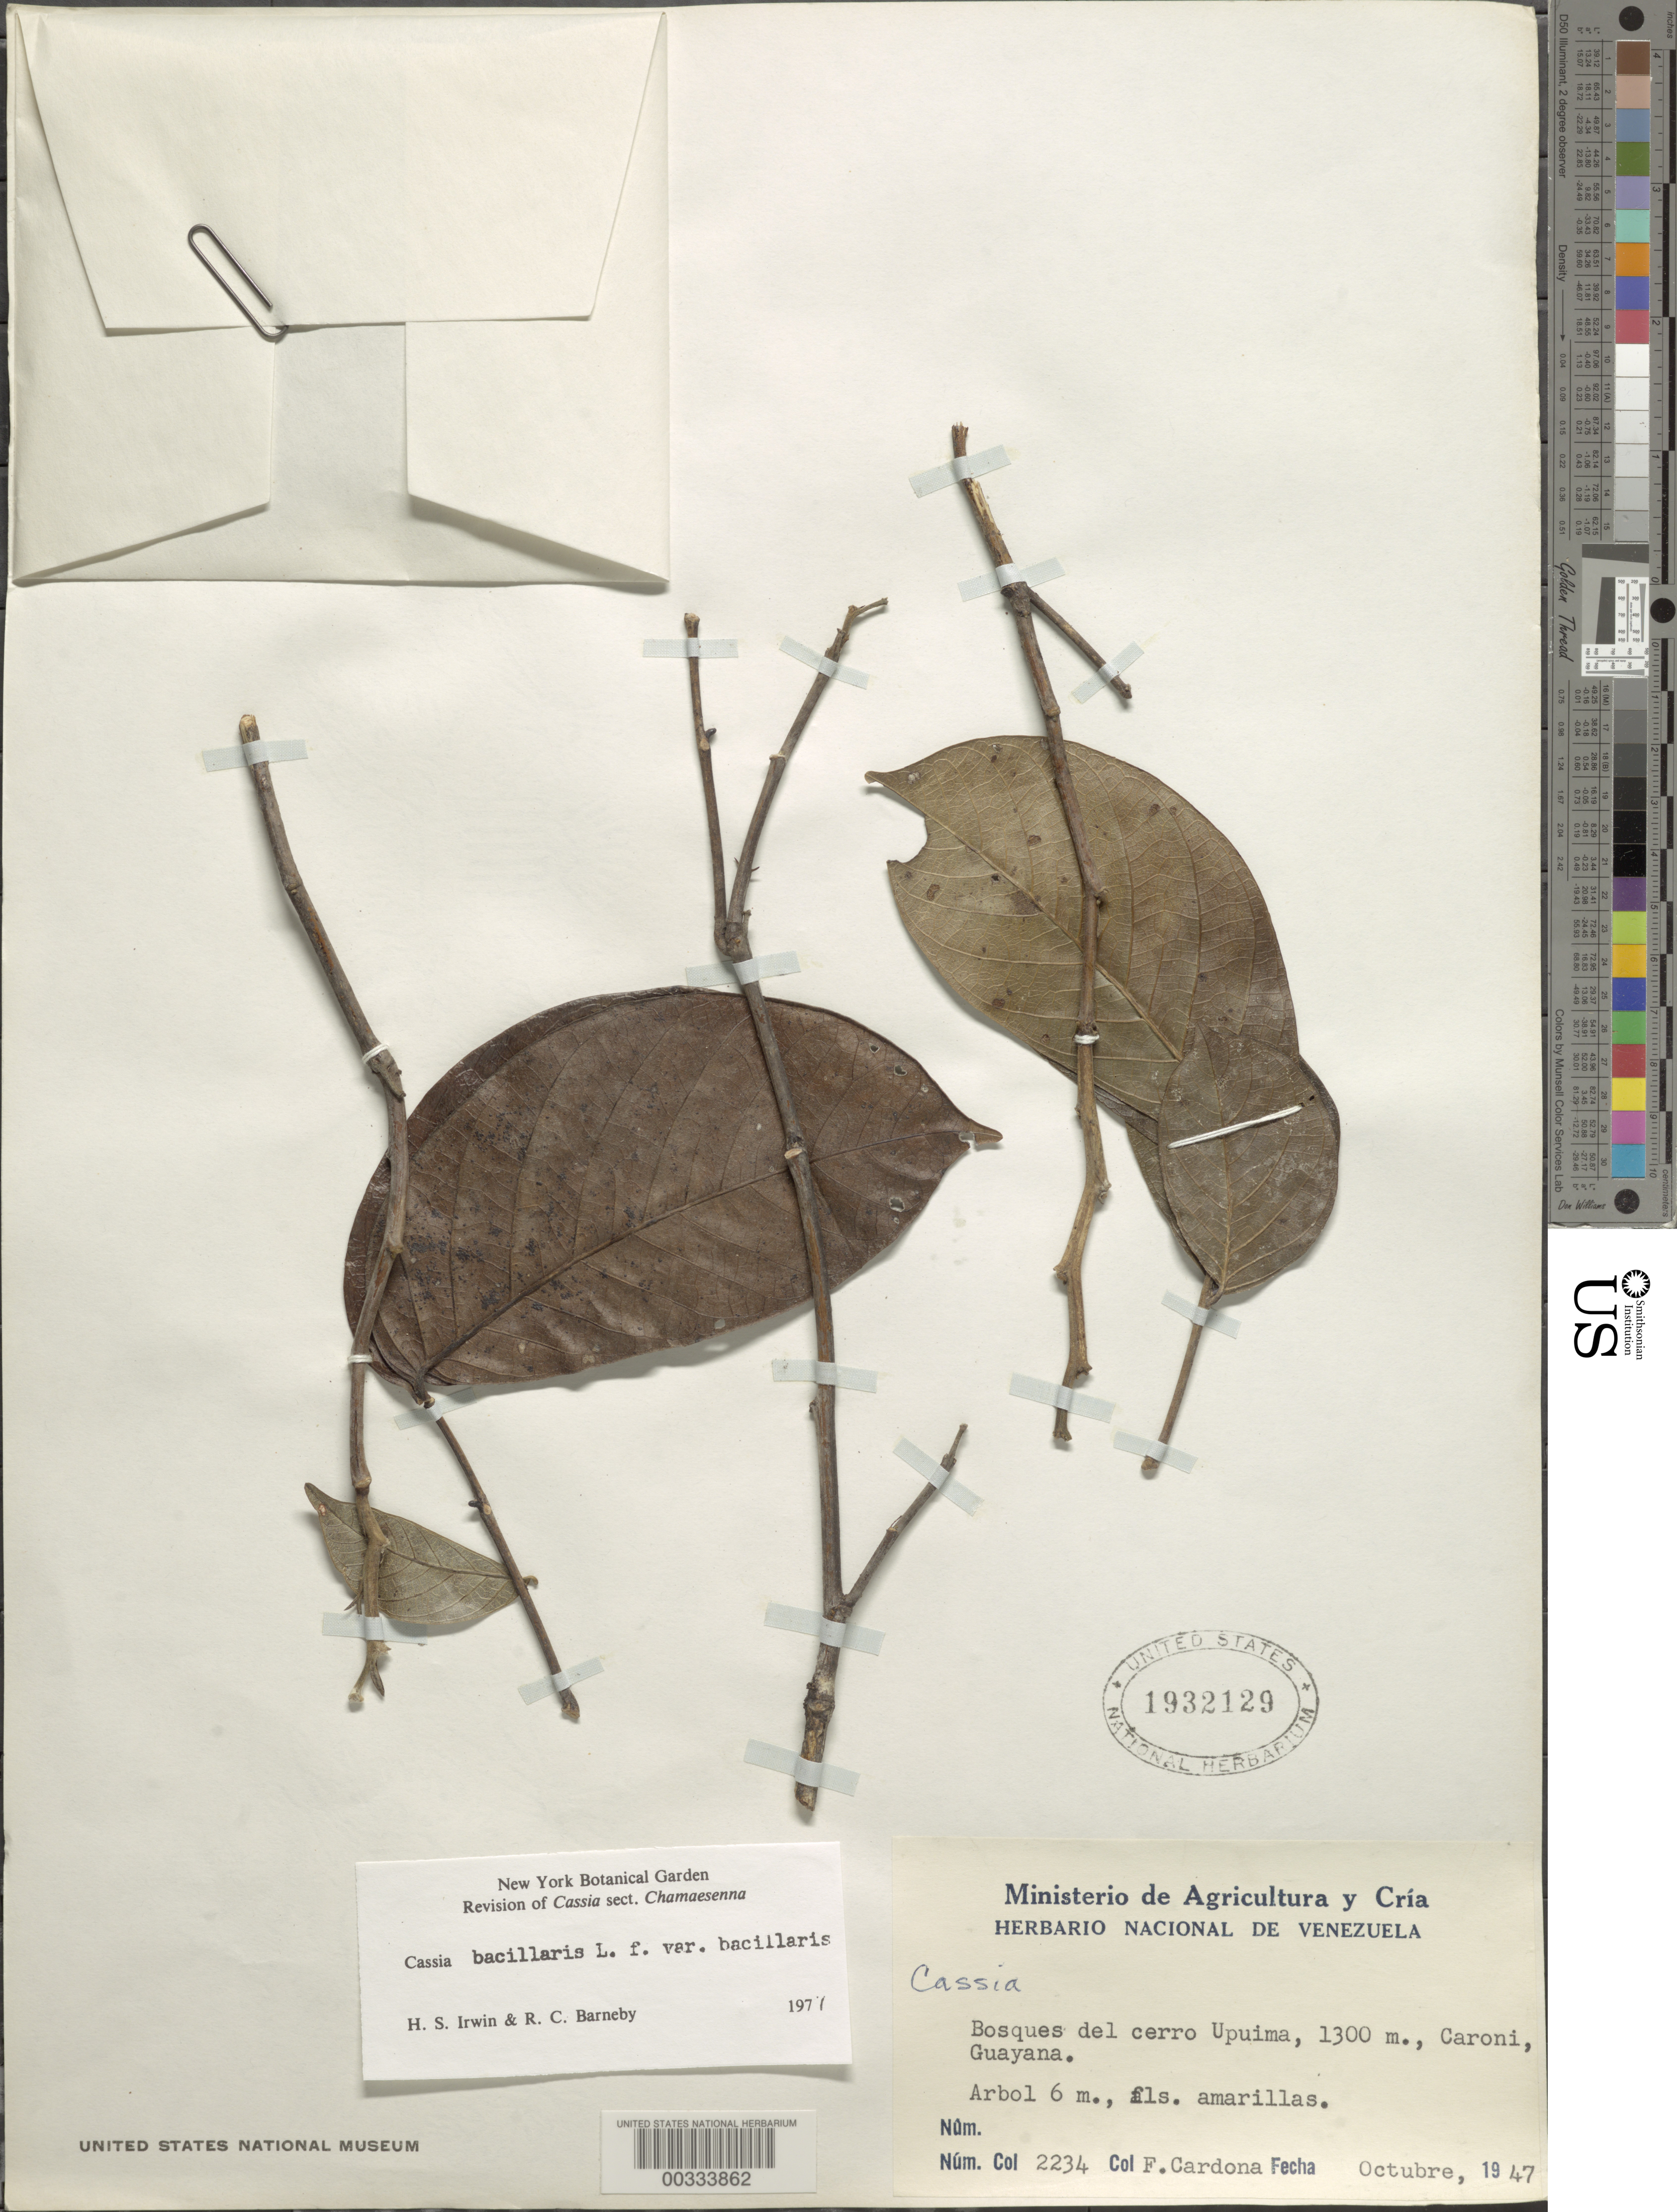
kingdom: Plantae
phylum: Tracheophyta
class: Magnoliopsida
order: Fabales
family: Fabaceae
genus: Senna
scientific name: Senna bacillaris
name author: (L. f.) H.S. Irwin & Barneby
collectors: F. Cardona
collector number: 2234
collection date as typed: Oct 1947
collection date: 1947-10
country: Venezuela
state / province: Bolivar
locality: Bosques del cerro upuima, caroni, guayana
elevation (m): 1300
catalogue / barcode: US 1932129